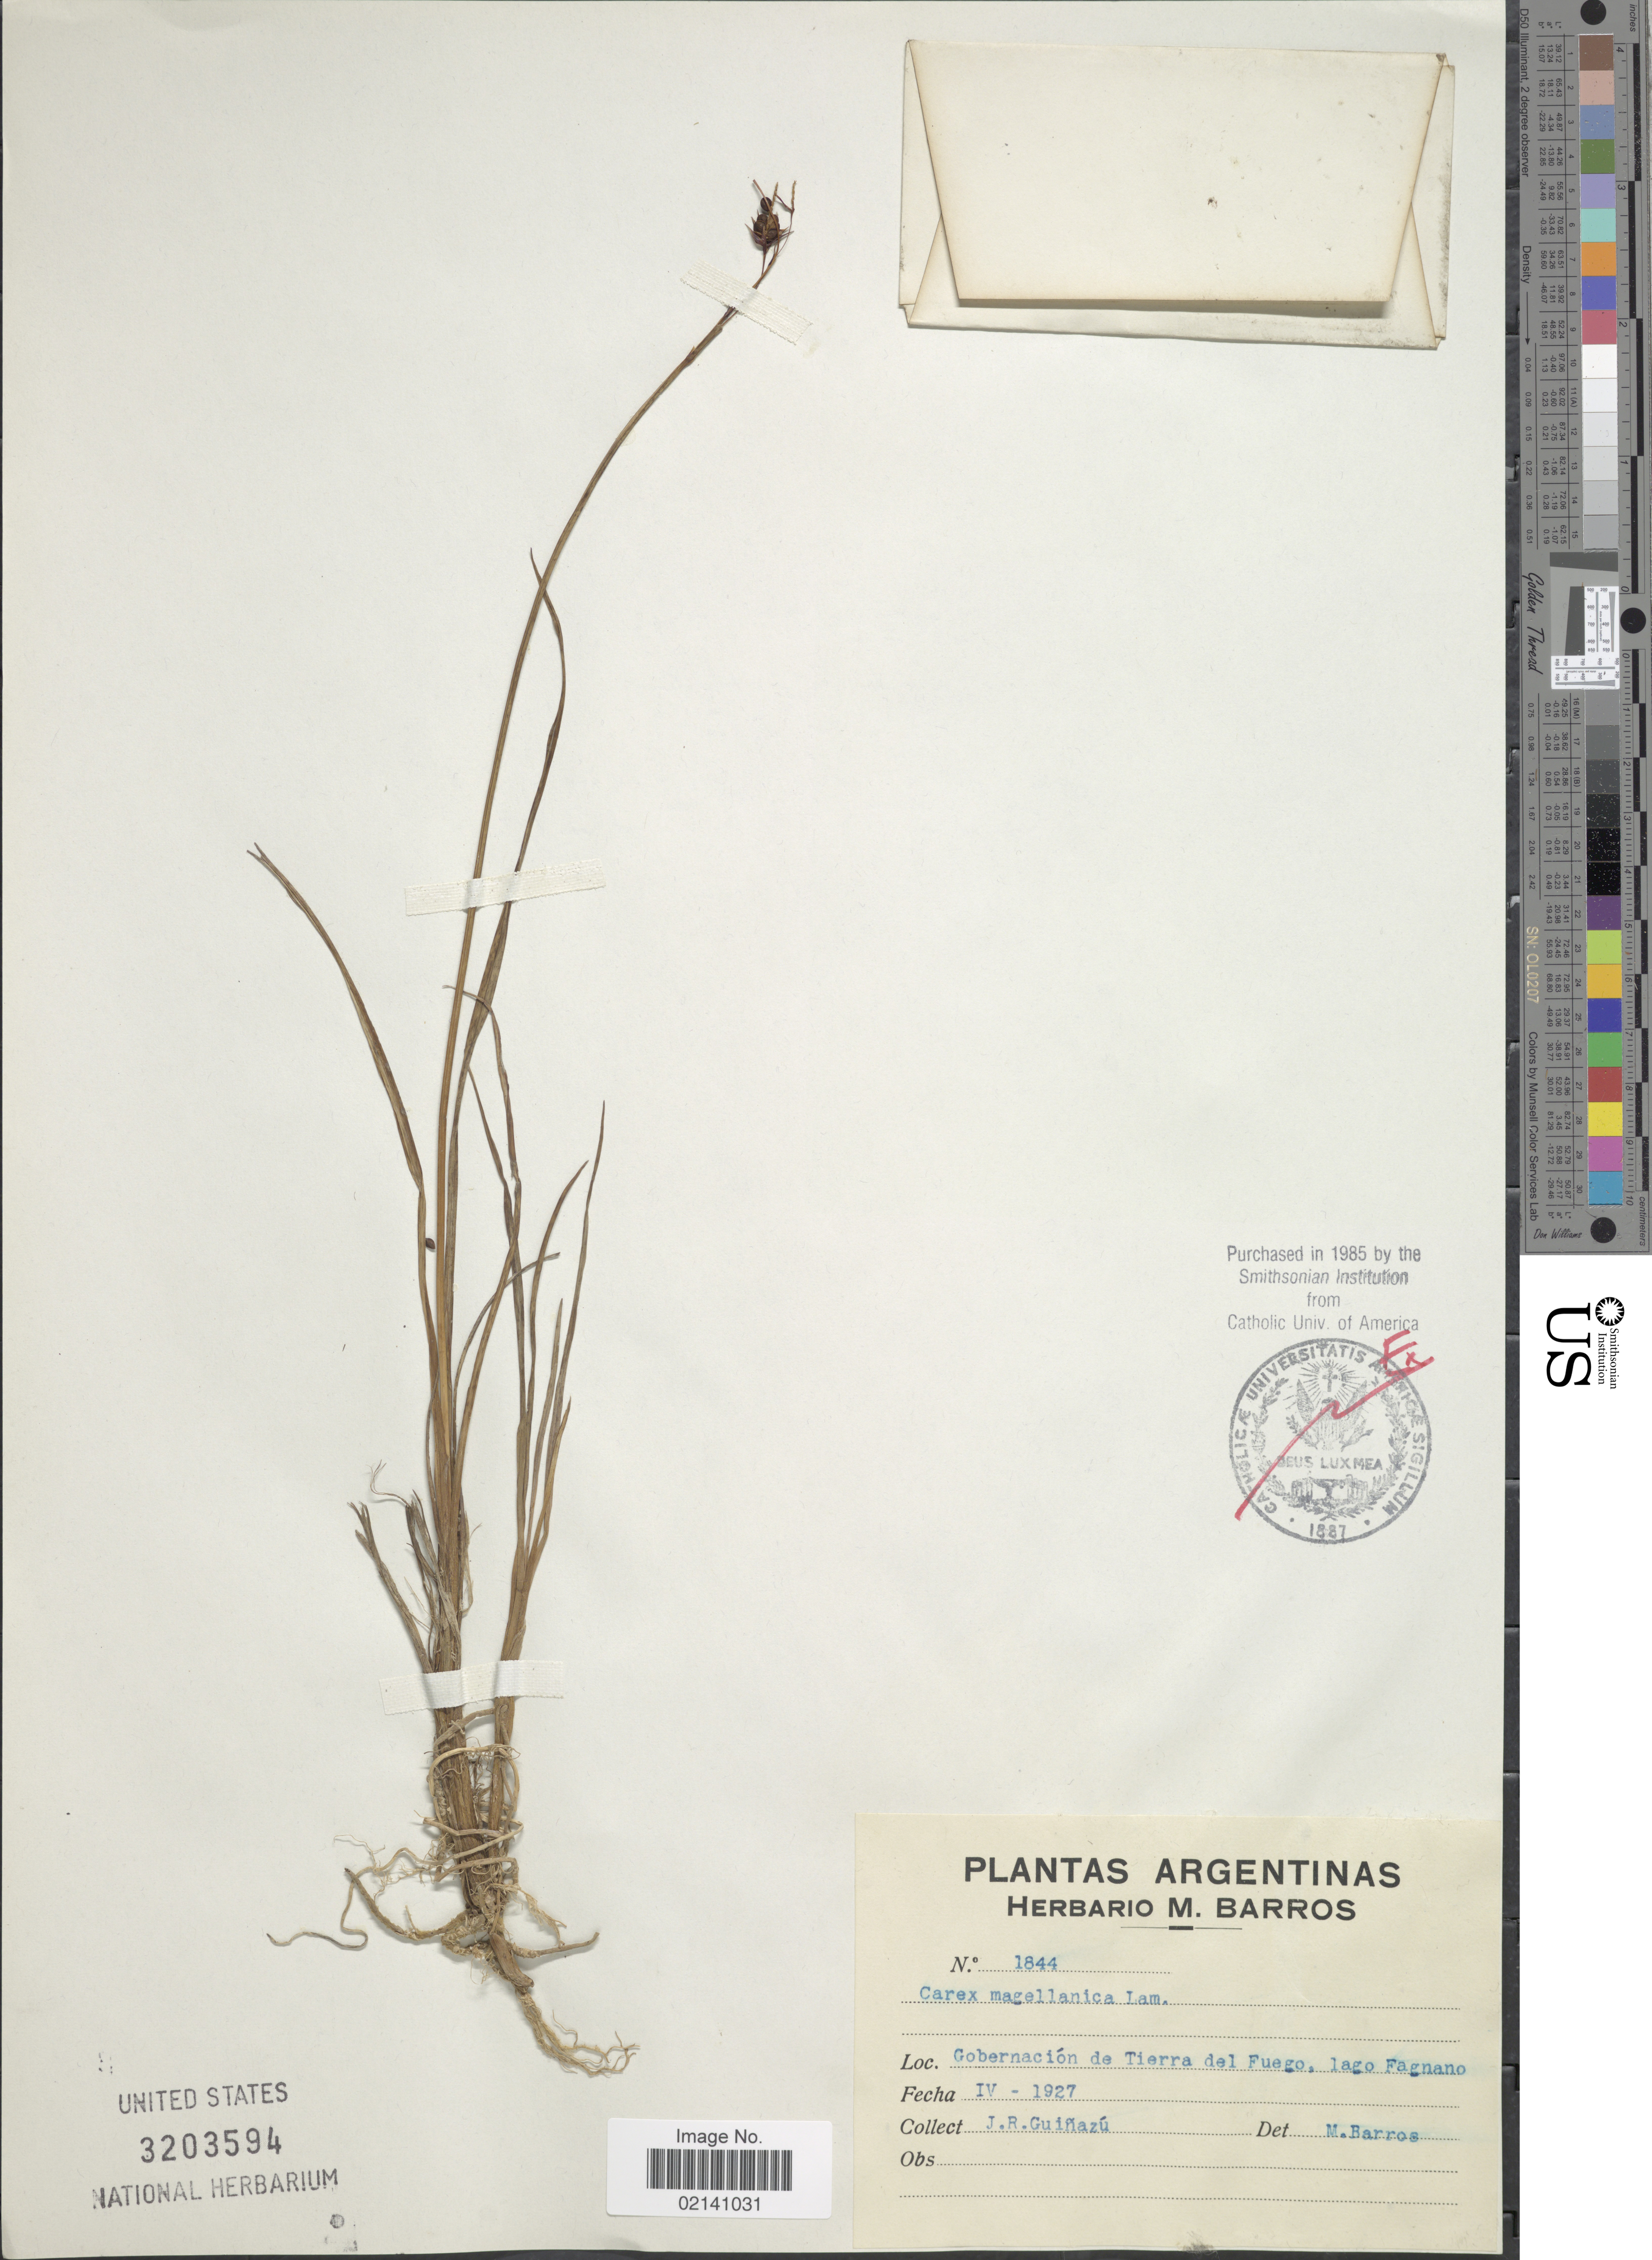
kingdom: Plantae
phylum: Tracheophyta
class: Liliopsida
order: Poales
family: Cyperaceae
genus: Carex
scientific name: Carex magellanica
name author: Lam.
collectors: J. Guiñazú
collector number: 1844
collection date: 1927-04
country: Argentina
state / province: Tierra del Fuego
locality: Gobernacion de Tierra del Fuego, lago Fagnano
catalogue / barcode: US 3203594